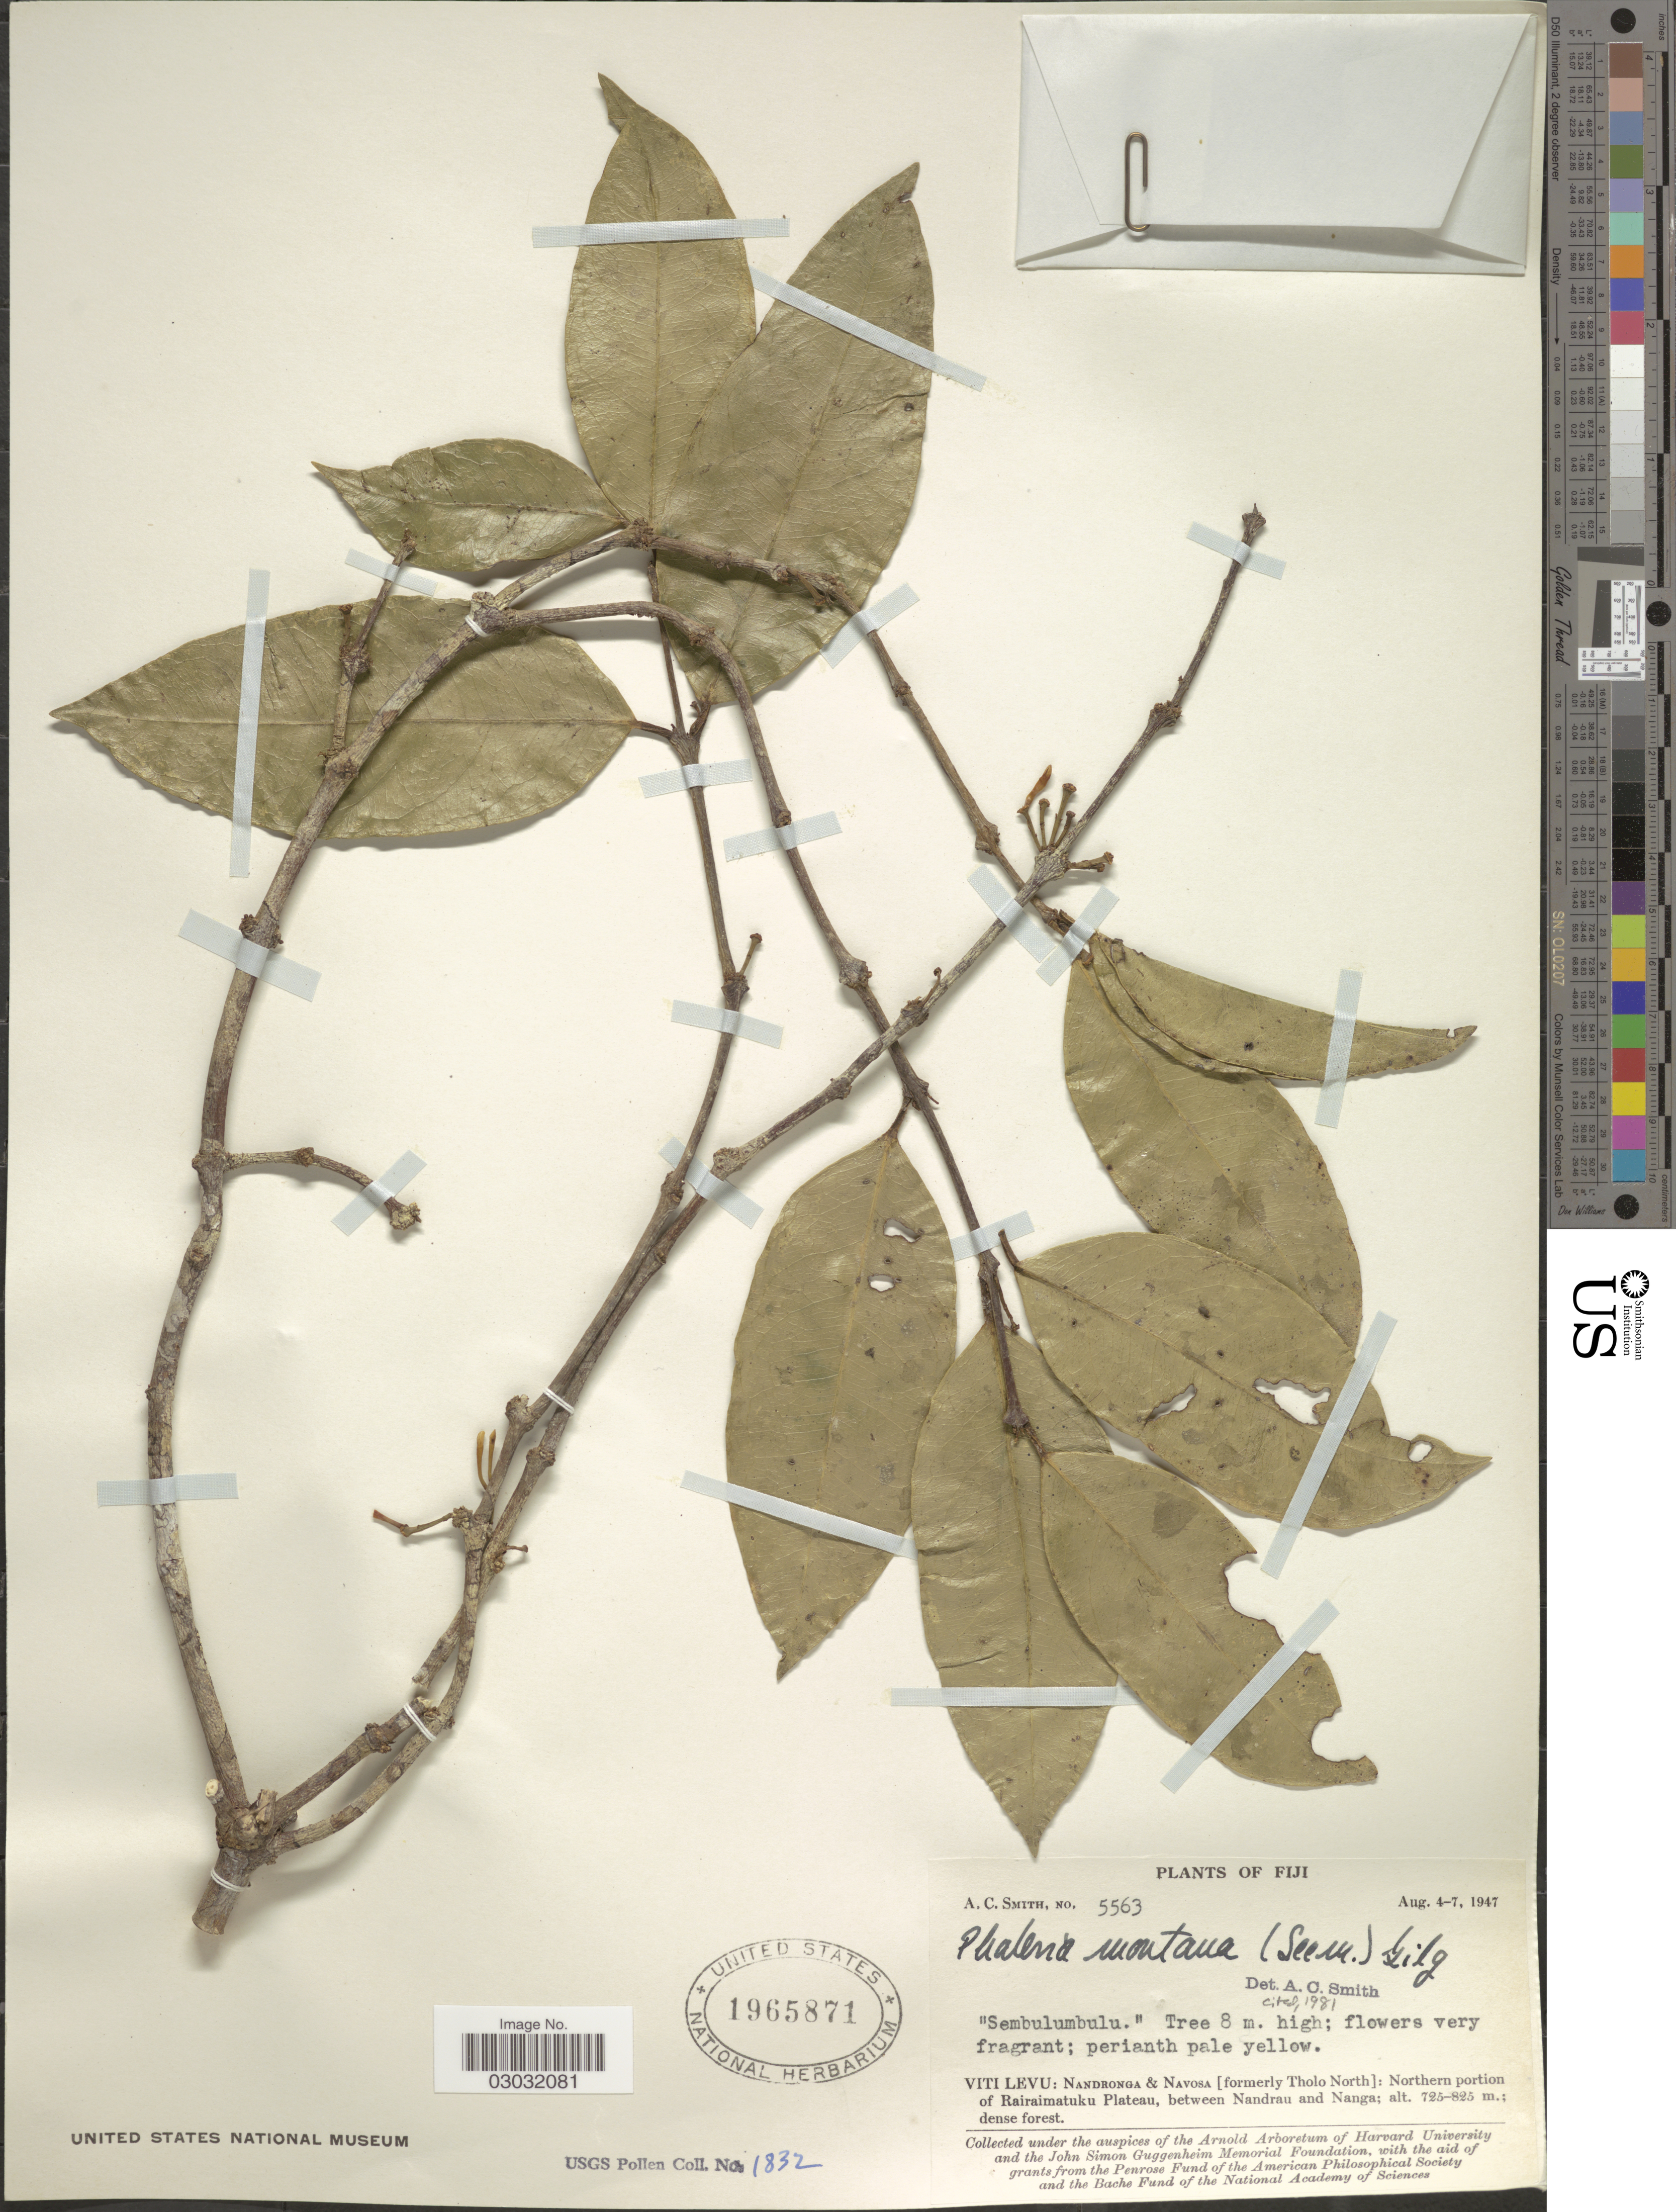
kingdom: Plantae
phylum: Tracheophyta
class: Magnoliopsida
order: Malvales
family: Thymelaeaceae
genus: Phaleria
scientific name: Phaleria montana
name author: (Seem.) Gilg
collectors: A. C. Smith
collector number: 5563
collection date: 1947-08-04/1947-08-07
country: Fiji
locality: Viti Levu: Nandronga & Navosa [formerly Tholo North]: Northern portion of Rairaimatuku Plateau, between Nandrau and Nanga.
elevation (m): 725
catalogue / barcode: US 1965871